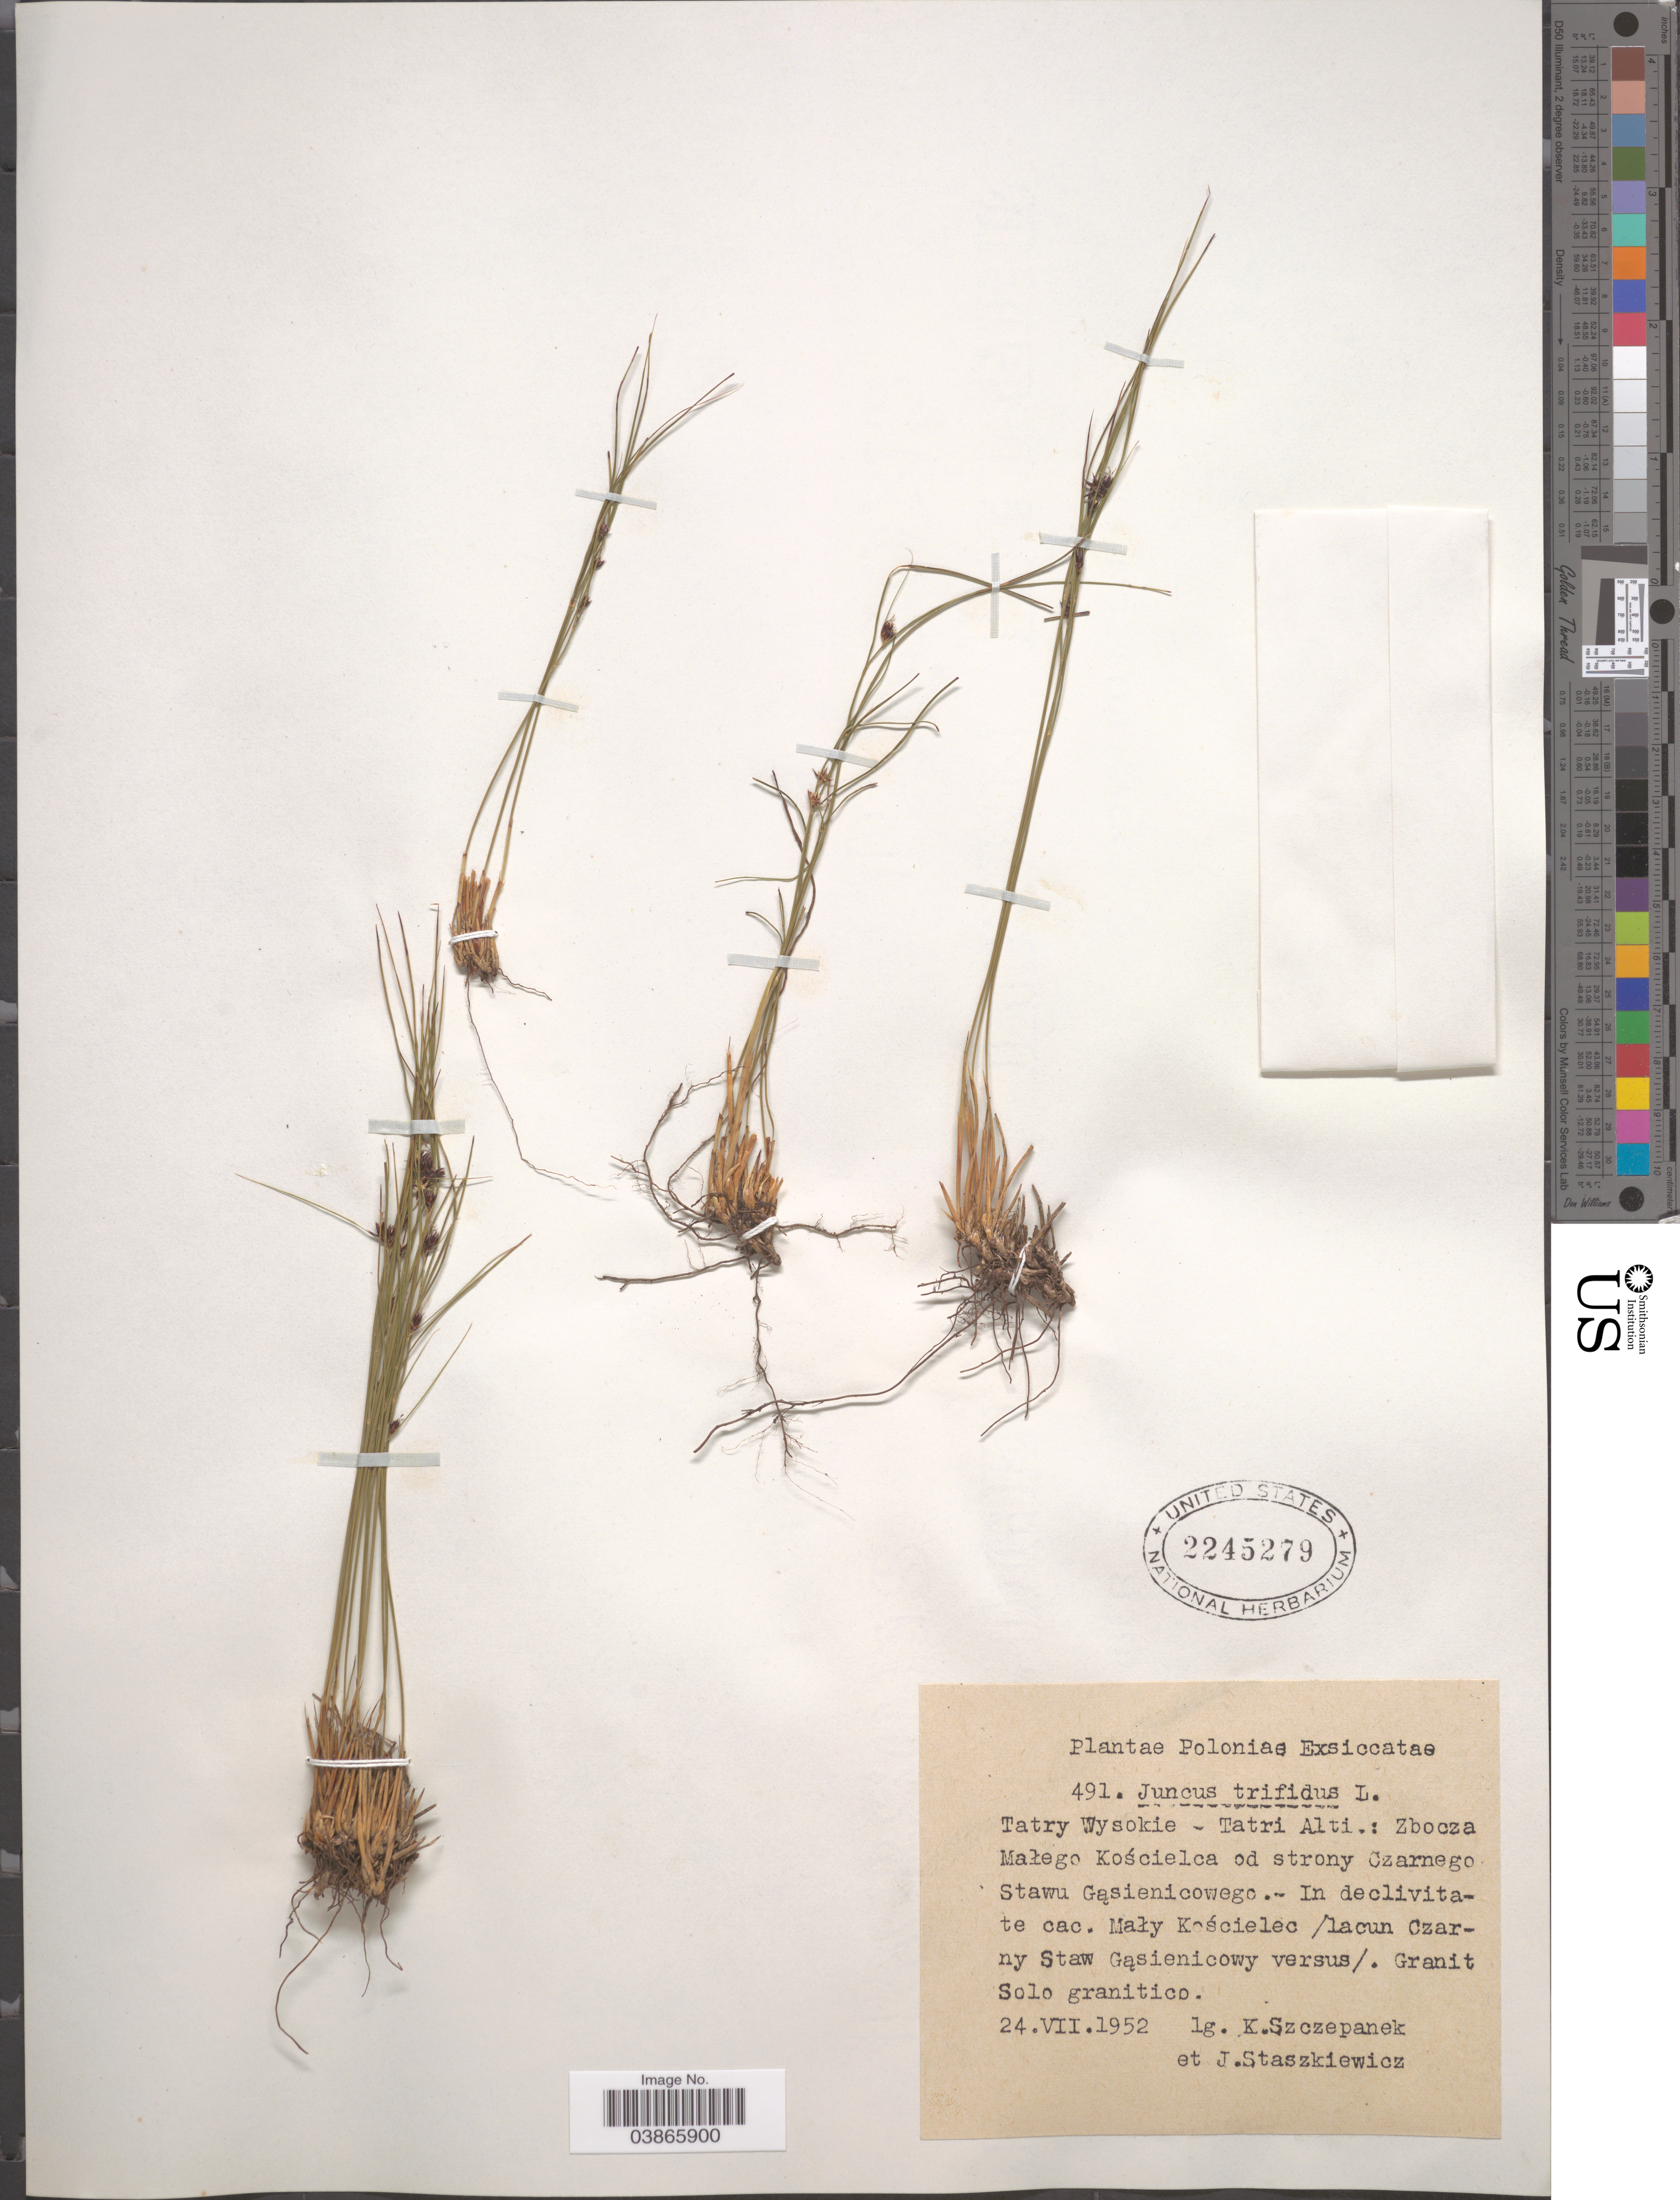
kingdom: Plantae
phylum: Tracheophyta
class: Liliopsida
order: Poales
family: Juncaceae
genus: Juncus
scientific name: Juncus trifidus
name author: L.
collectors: K. Szczepanek & J. Staszkiewicz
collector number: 491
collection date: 1952-07-24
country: Poland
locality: Tatry Wysokie - Tatri Alti.: Zbocza Malego Kościelca od strony Czarnego Stawu Gąsienicowego.- In declivitate cac. Maly-Koscielec/lacun Czarny Staw Gasienicowy versus/.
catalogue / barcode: US 2245279